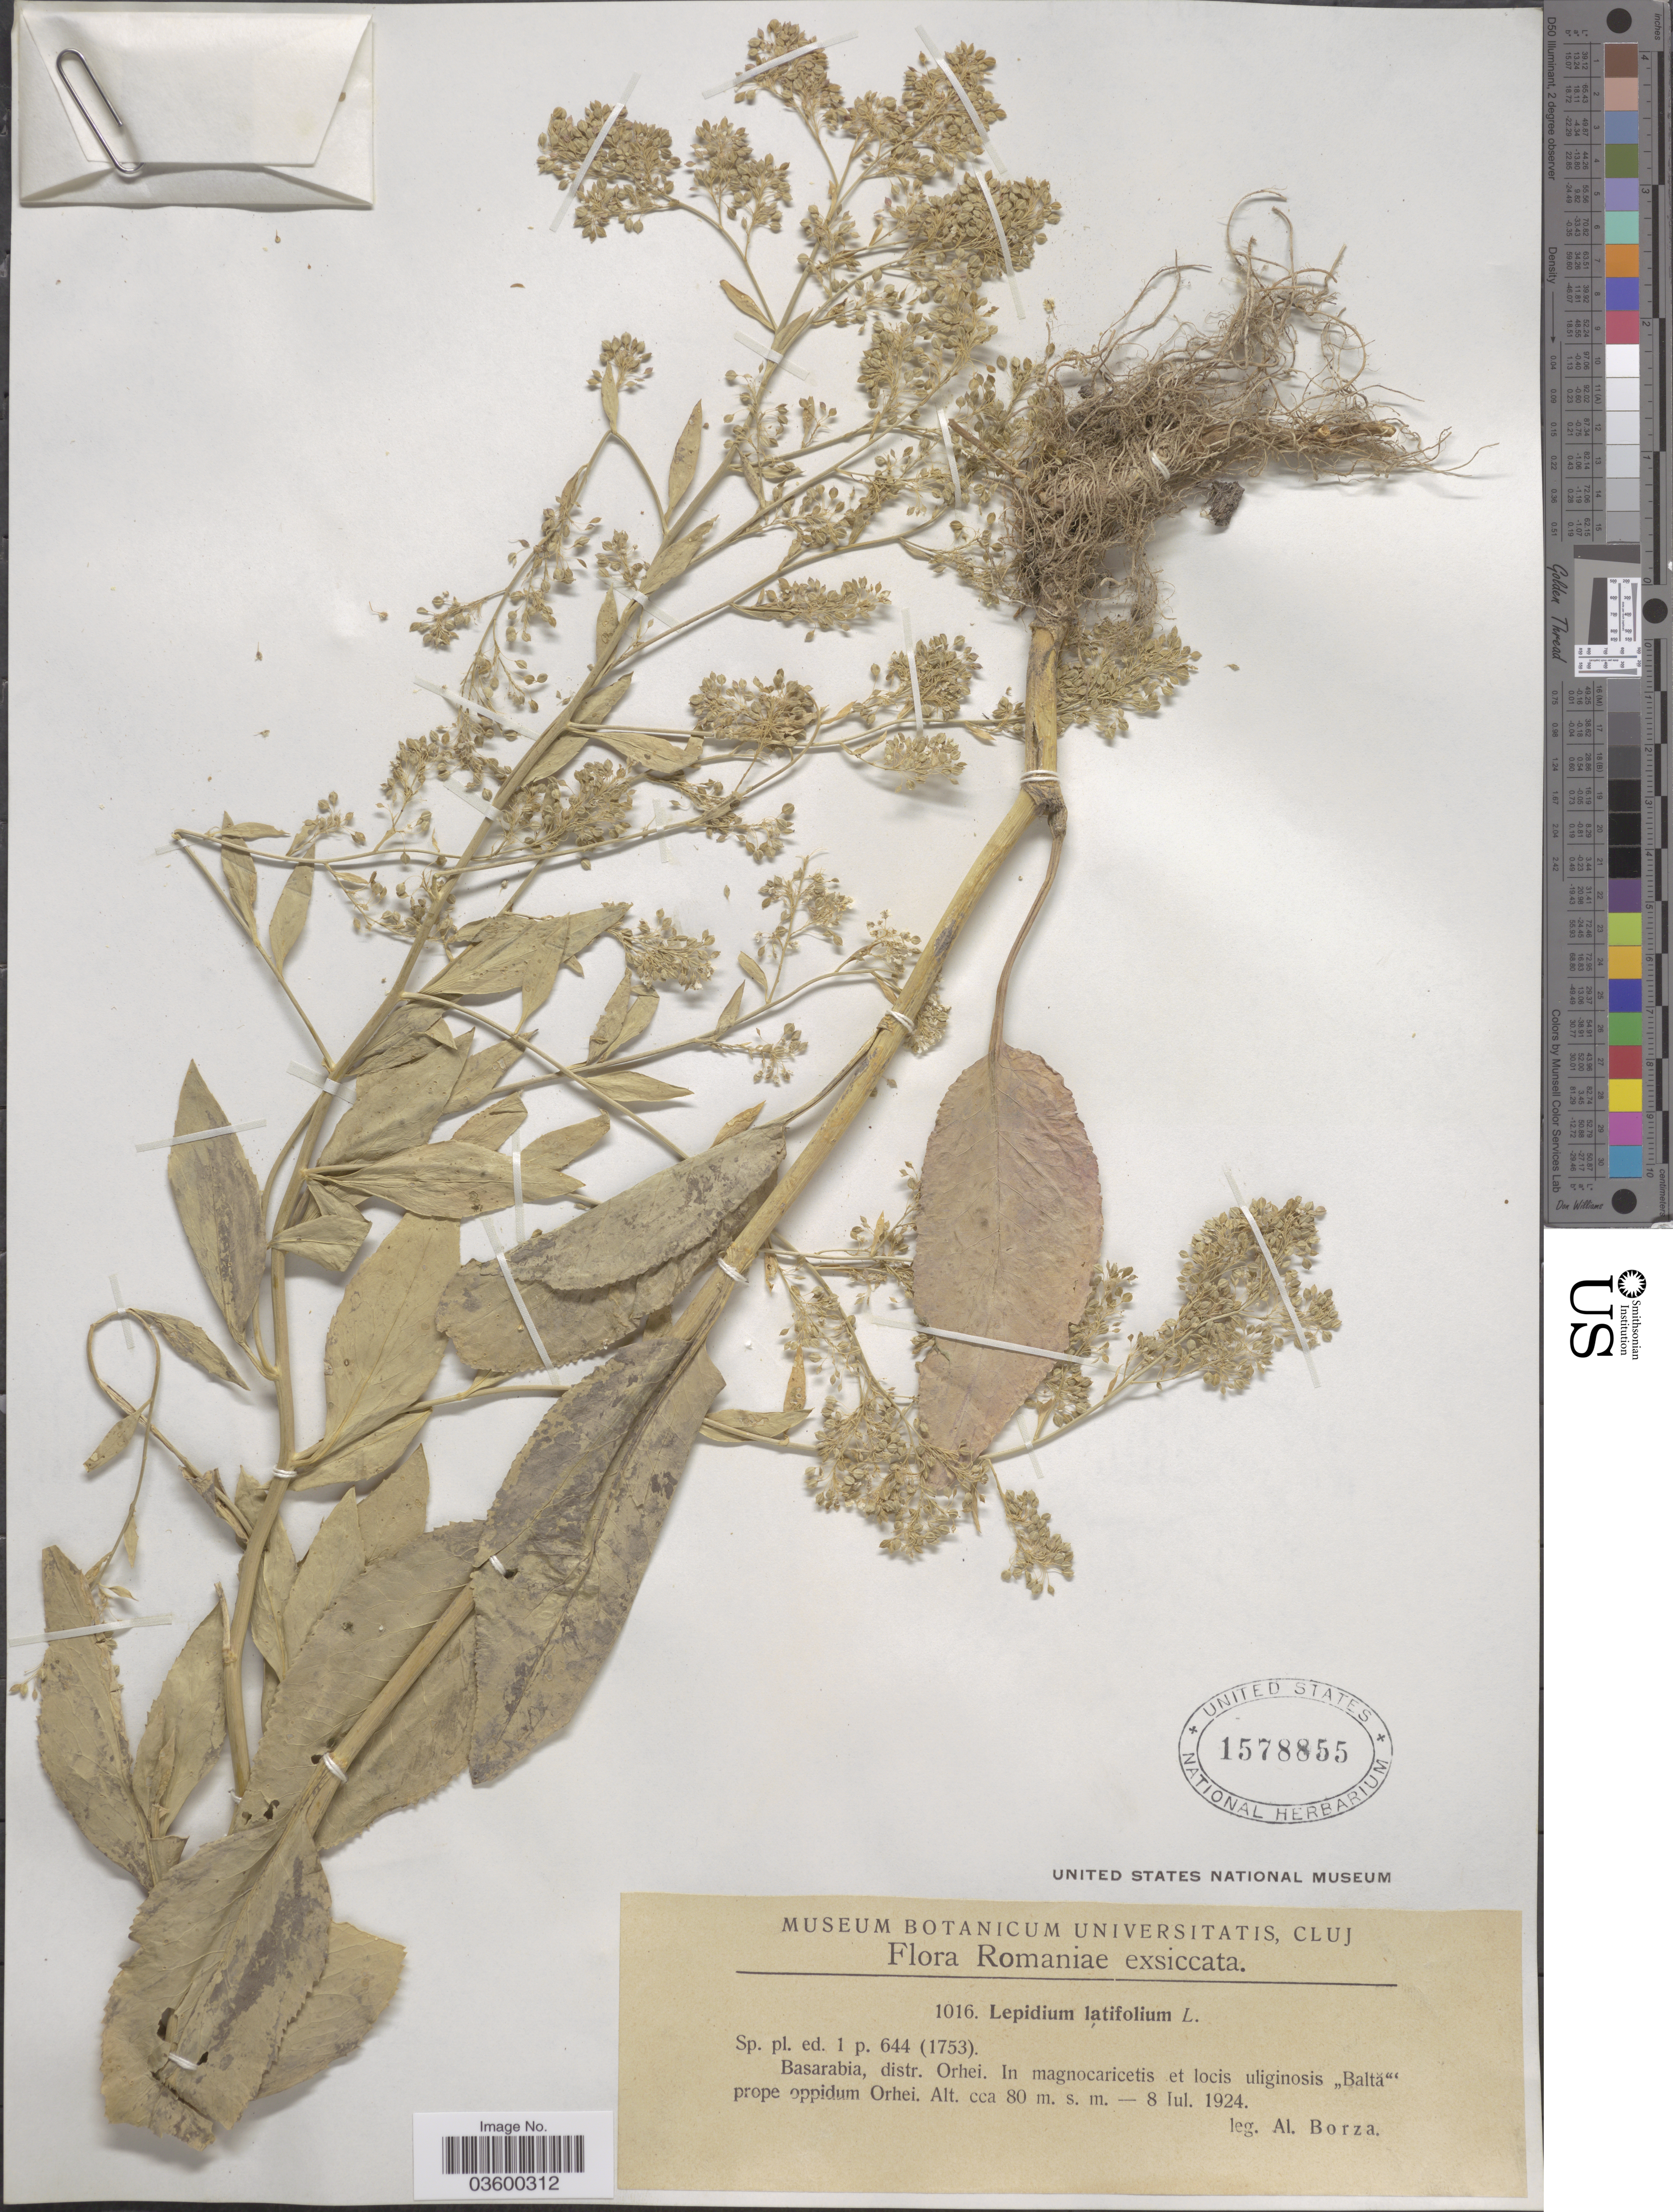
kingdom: Plantae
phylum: Tracheophyta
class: Magnoliopsida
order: Brassicales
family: Brassicaceae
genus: Lepidium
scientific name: Lepidium latifolium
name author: L.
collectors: A. Borza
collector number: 1016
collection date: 1924-07-08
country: Moldova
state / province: Orhei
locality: Basarabia, distr. Orhei. In magnocaricetis et locis uliginosis "Baltă" prope oppidum Orhei.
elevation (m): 80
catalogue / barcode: US 1578855